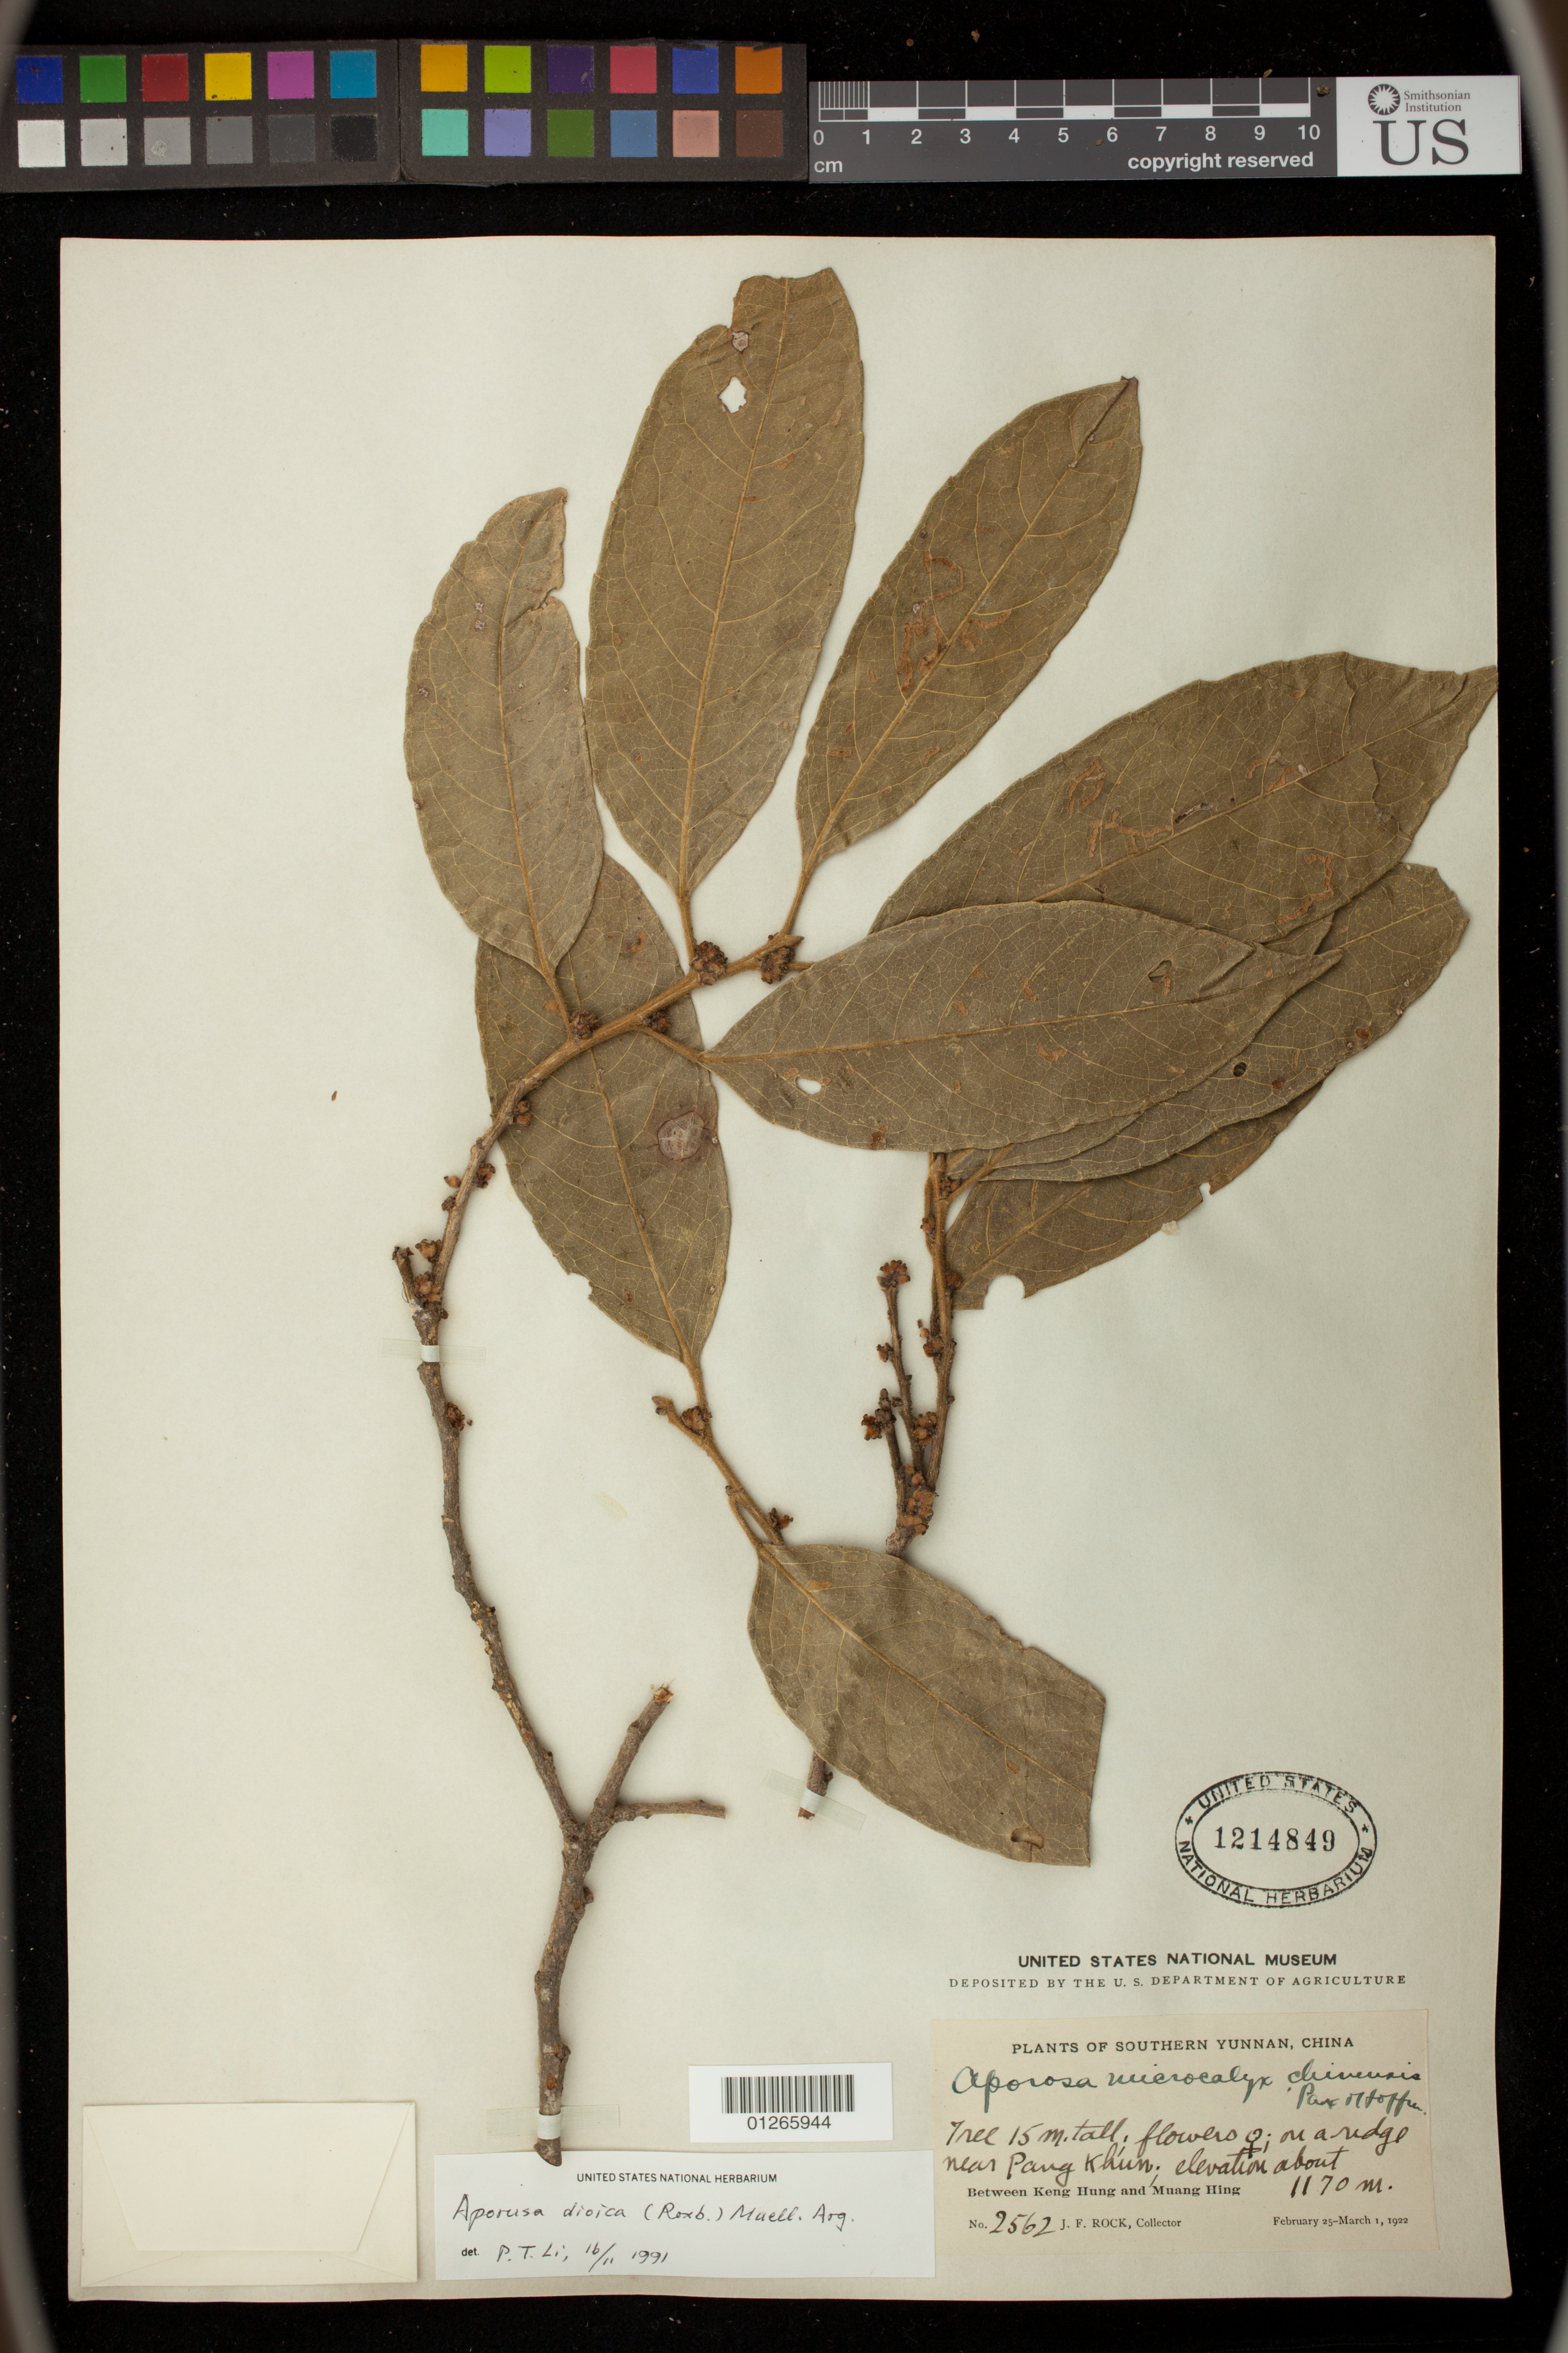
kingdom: Plantae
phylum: Tracheophyta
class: Magnoliopsida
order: Malpighiales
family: Phyllanthaceae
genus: Aporosa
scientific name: Aporosa octandra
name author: (Buch.-Ham. & D. Don) Vickery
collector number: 2562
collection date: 1922-02-25/1922-03-01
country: China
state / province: Yunnan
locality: Southern Yunnan, near Pang Khun.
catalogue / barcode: US 1214849